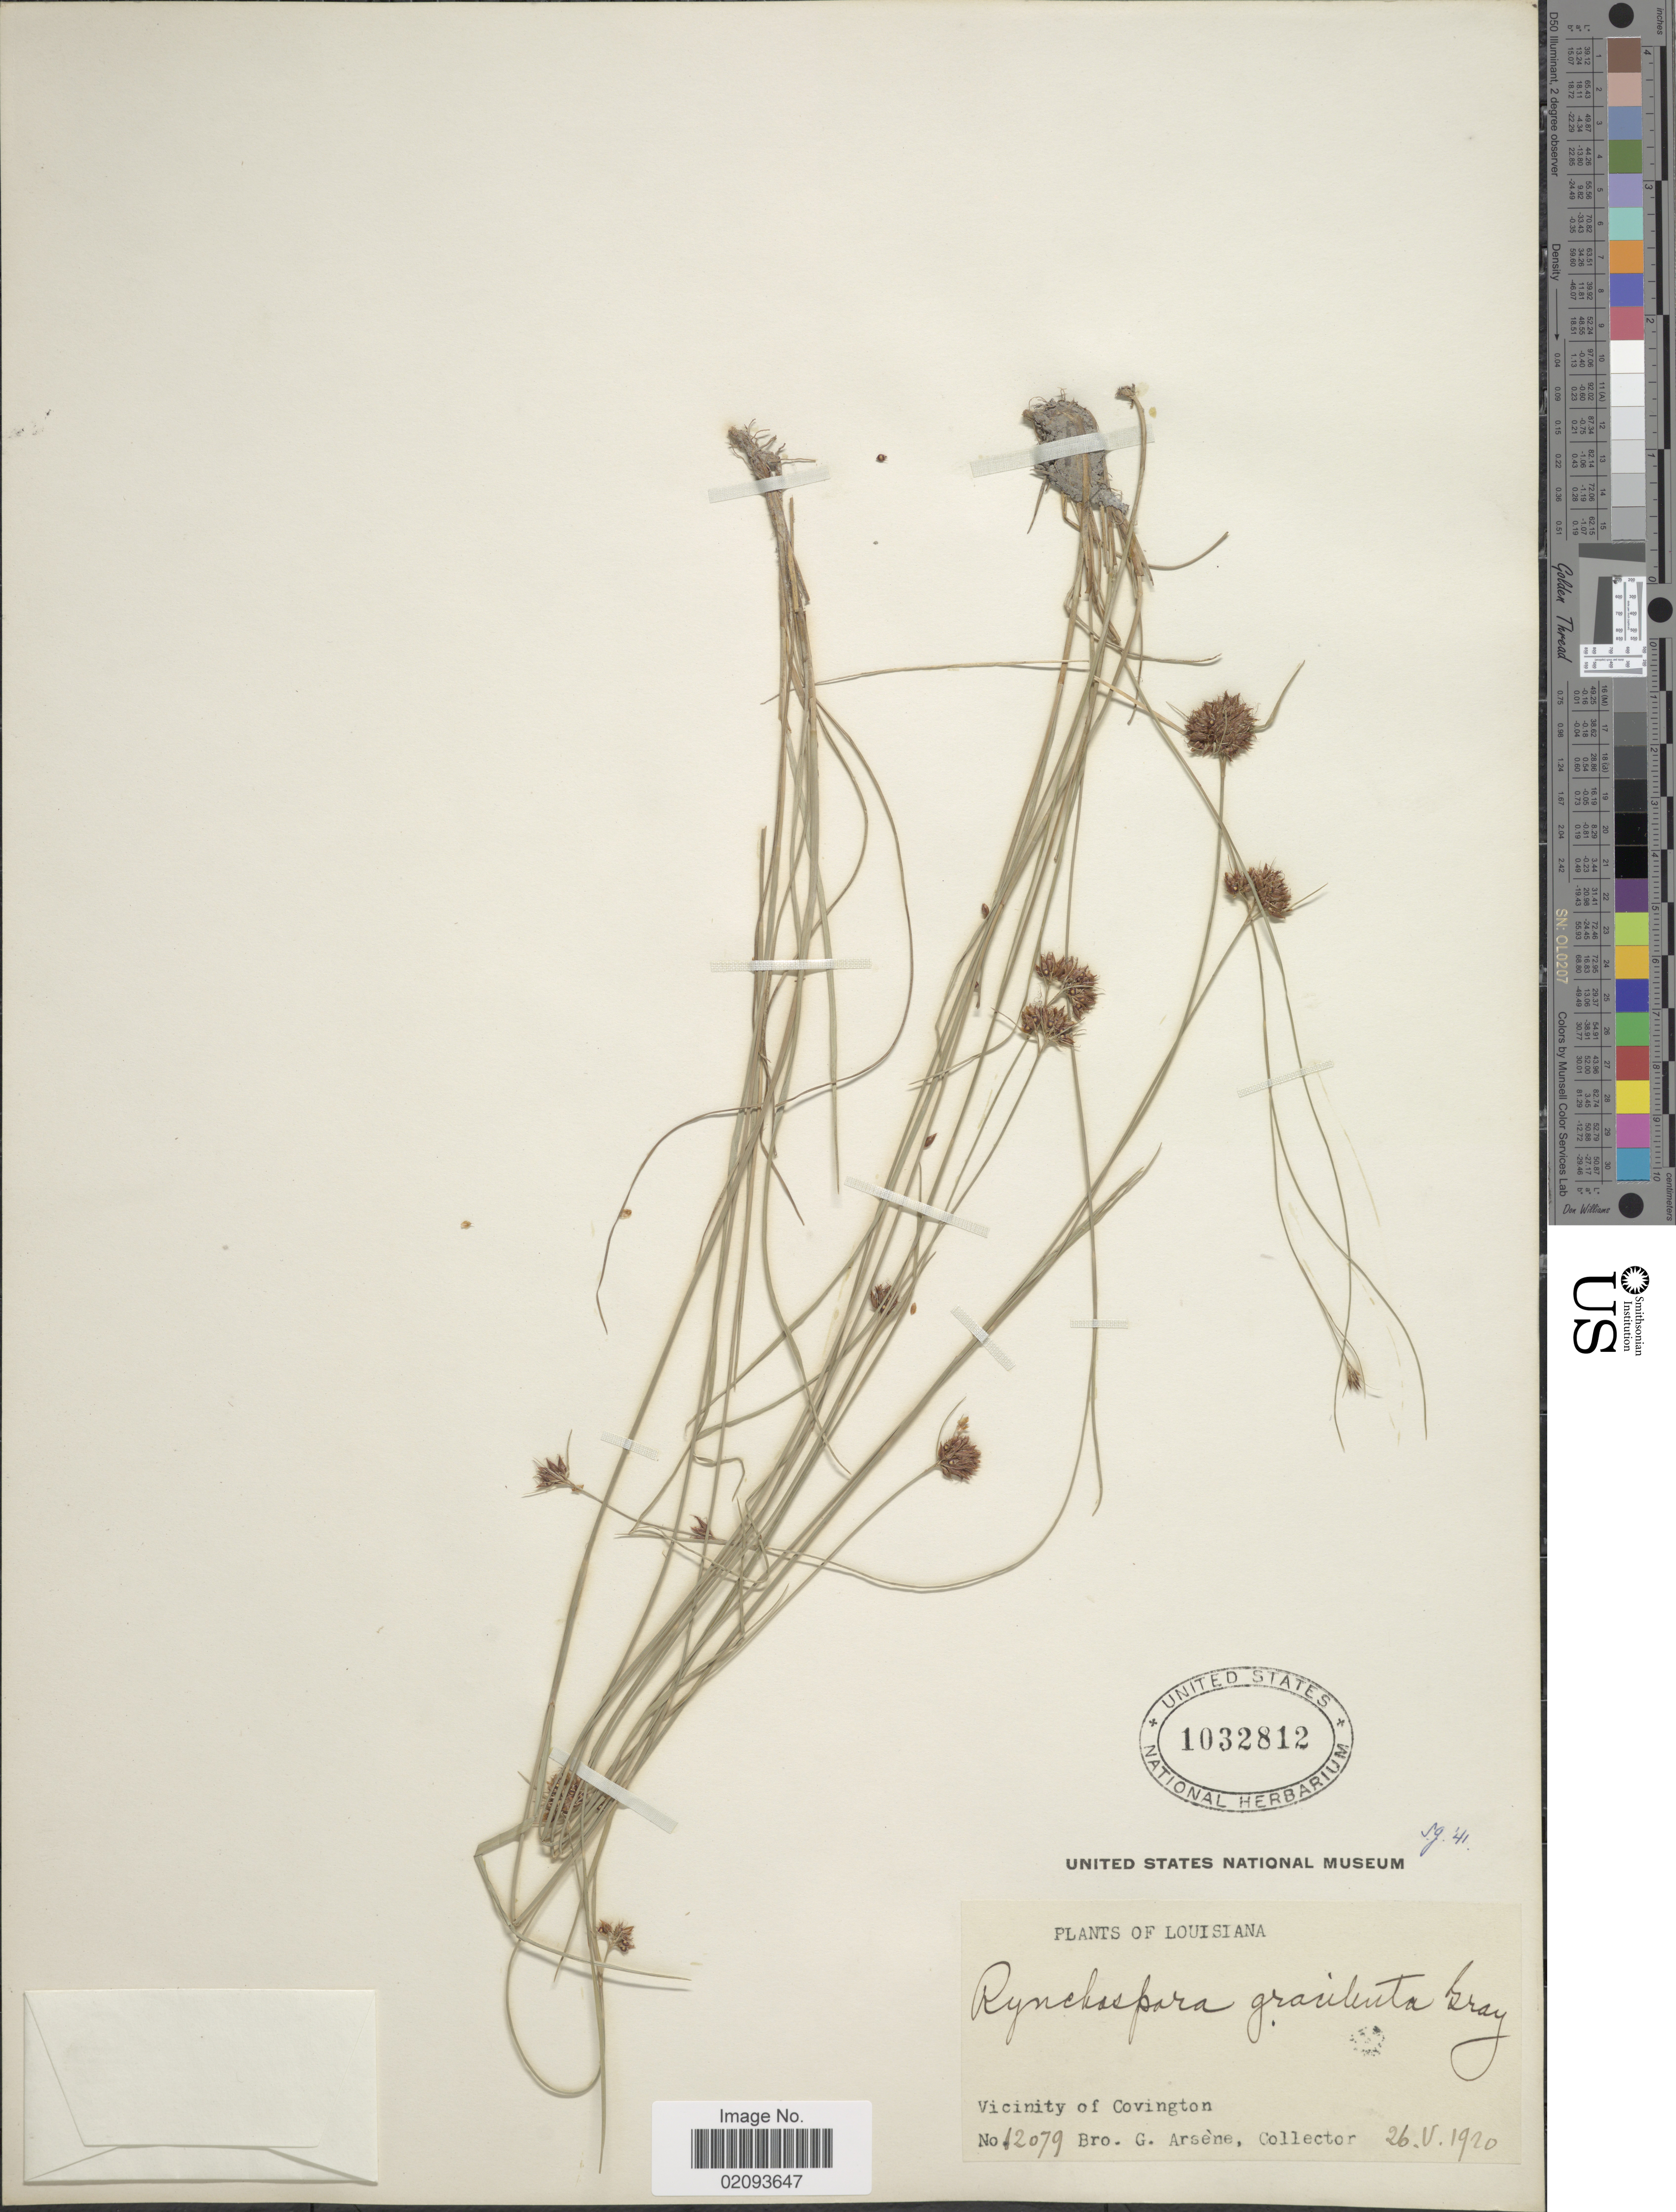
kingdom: Plantae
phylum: Tracheophyta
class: Liliopsida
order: Poales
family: Cyperaceae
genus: Rhynchospora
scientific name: Rhynchospora gracilenta A. Gray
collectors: Bro. G. Arsène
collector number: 12079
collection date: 1920-05-26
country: United States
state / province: Louisiana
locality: Vicinity of Covington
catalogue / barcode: US 1032812